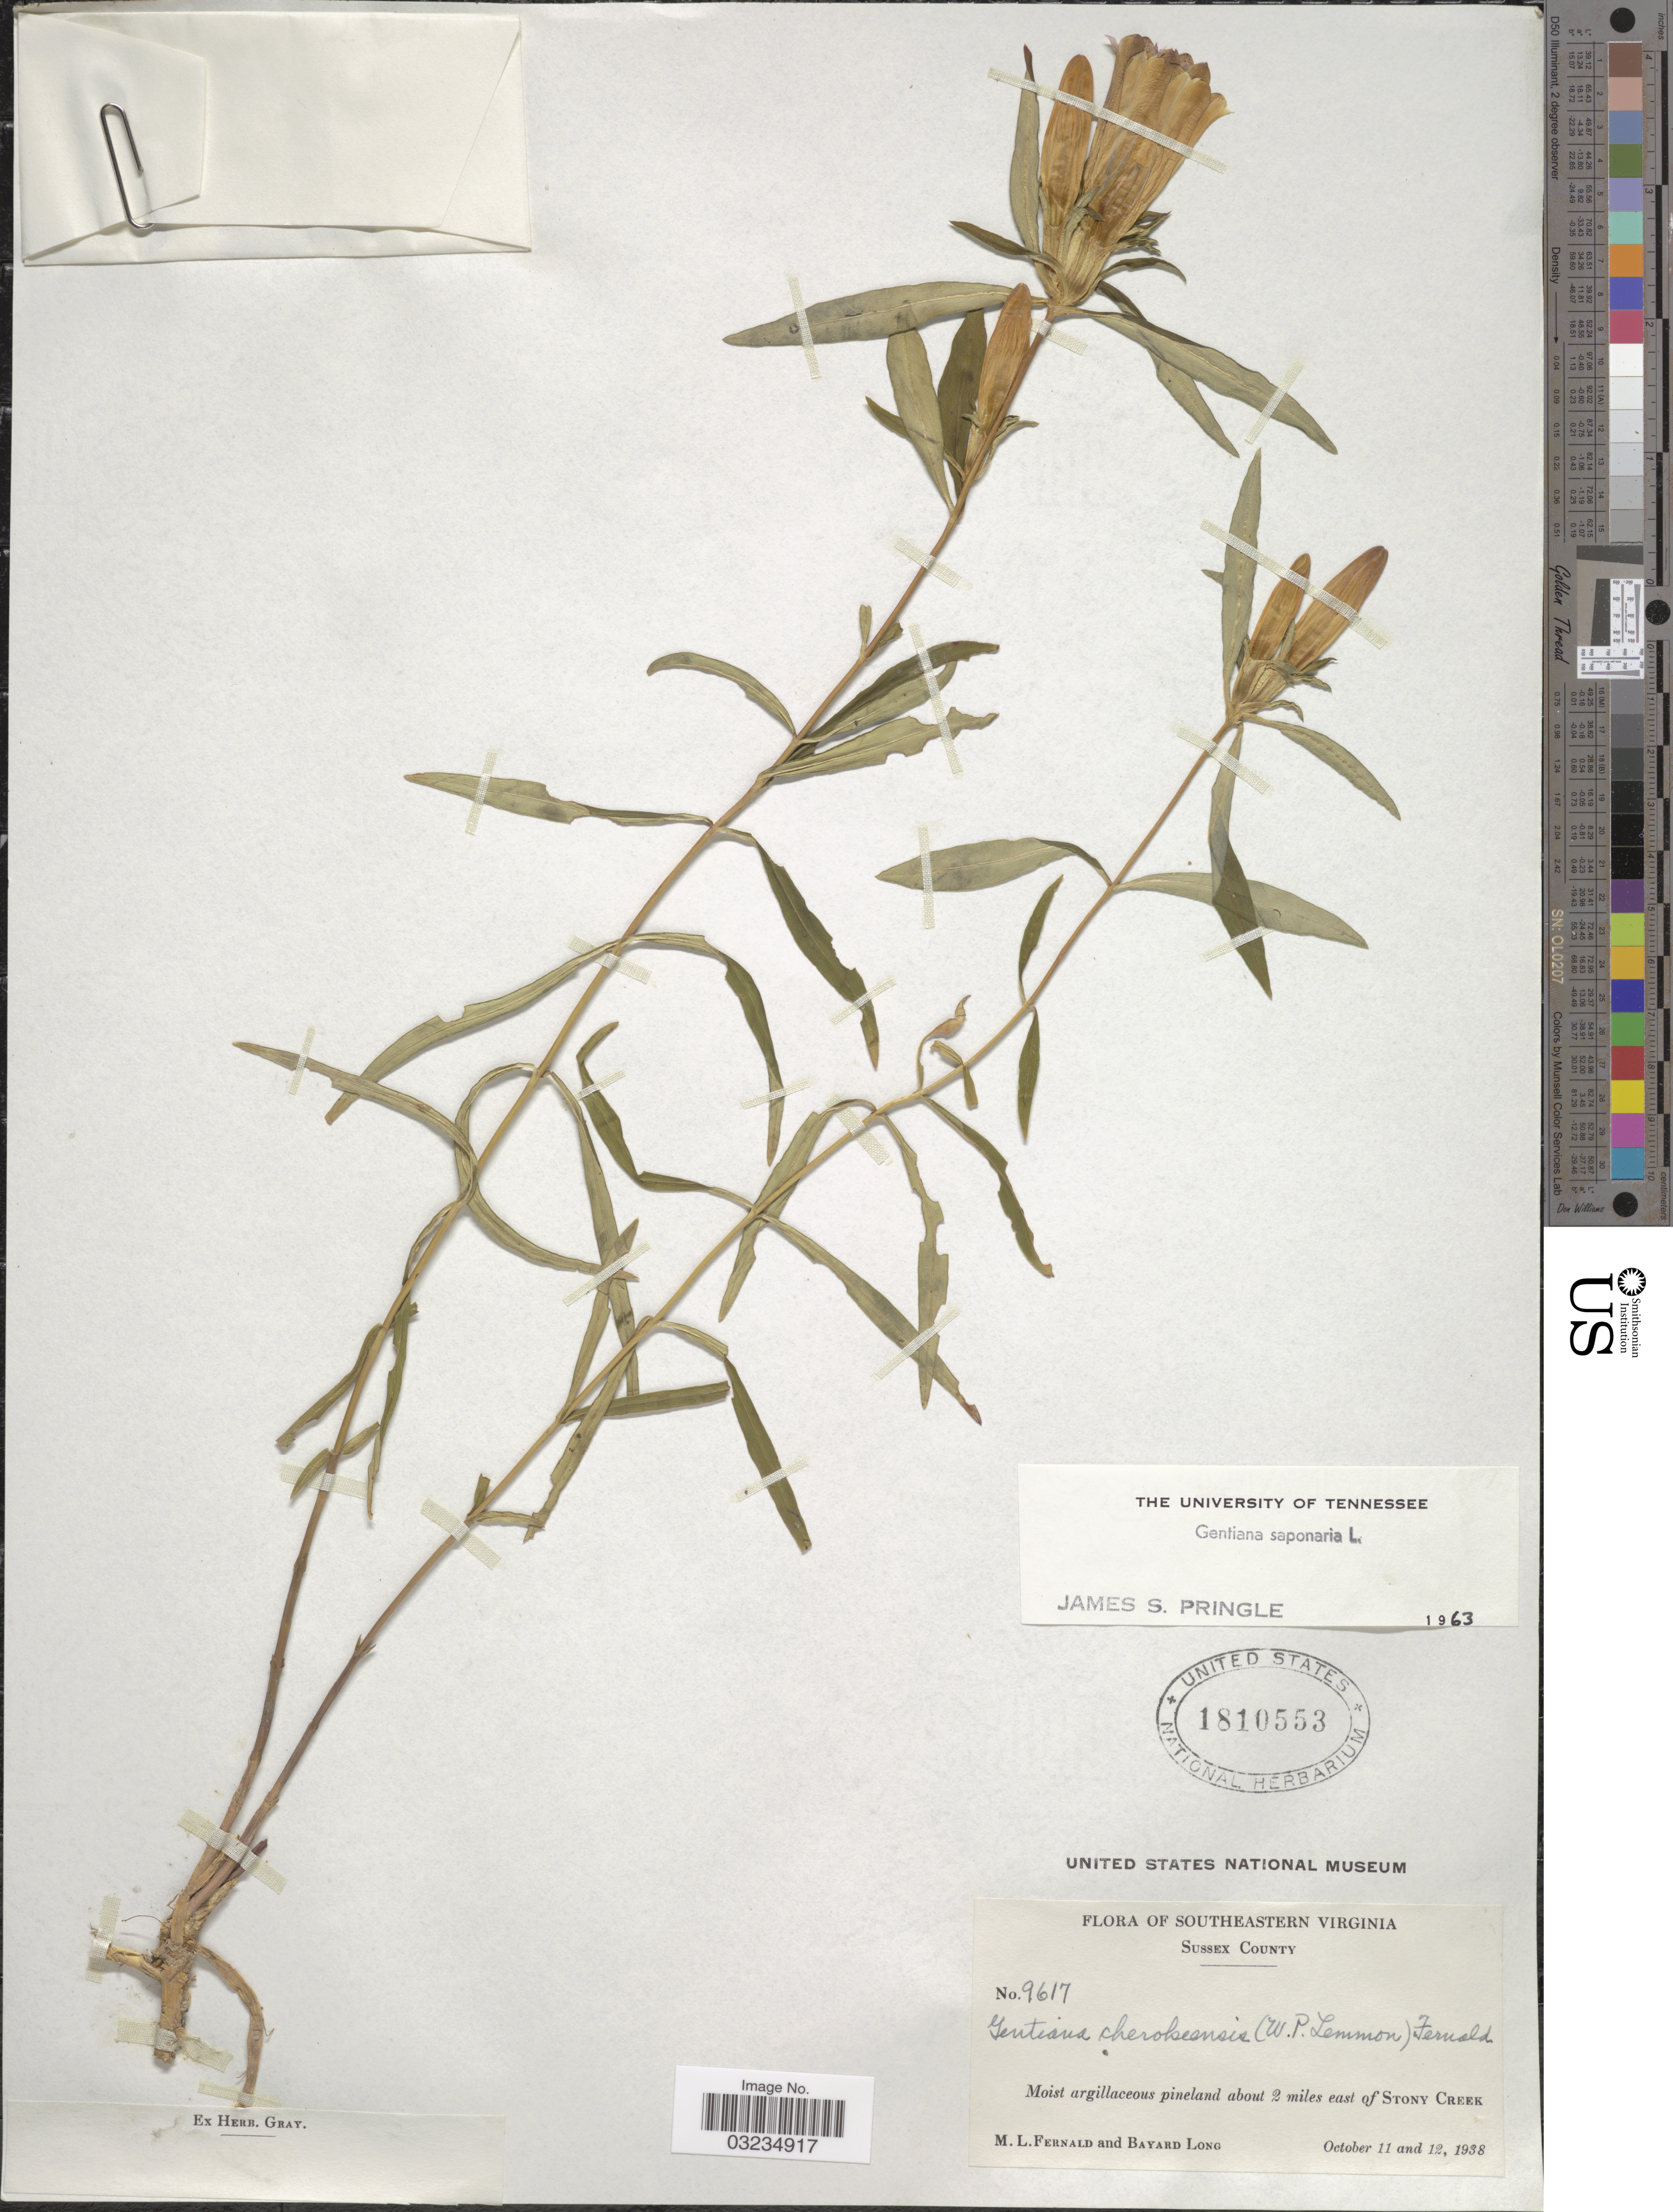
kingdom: Plantae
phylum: Tracheophyta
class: Magnoliopsida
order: Gentianales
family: Gentianaceae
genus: Gentiana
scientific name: Gentiana saponaria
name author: L.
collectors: M. L. Fernald & B. Long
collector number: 9617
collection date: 1938-10-11/1938-10-12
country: United States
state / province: Virginia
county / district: Sussex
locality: Southeastern Virginia. Sussex County. Moist argillaceous pineland about 2 miles east of Stony Creek.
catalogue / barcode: US 1810553